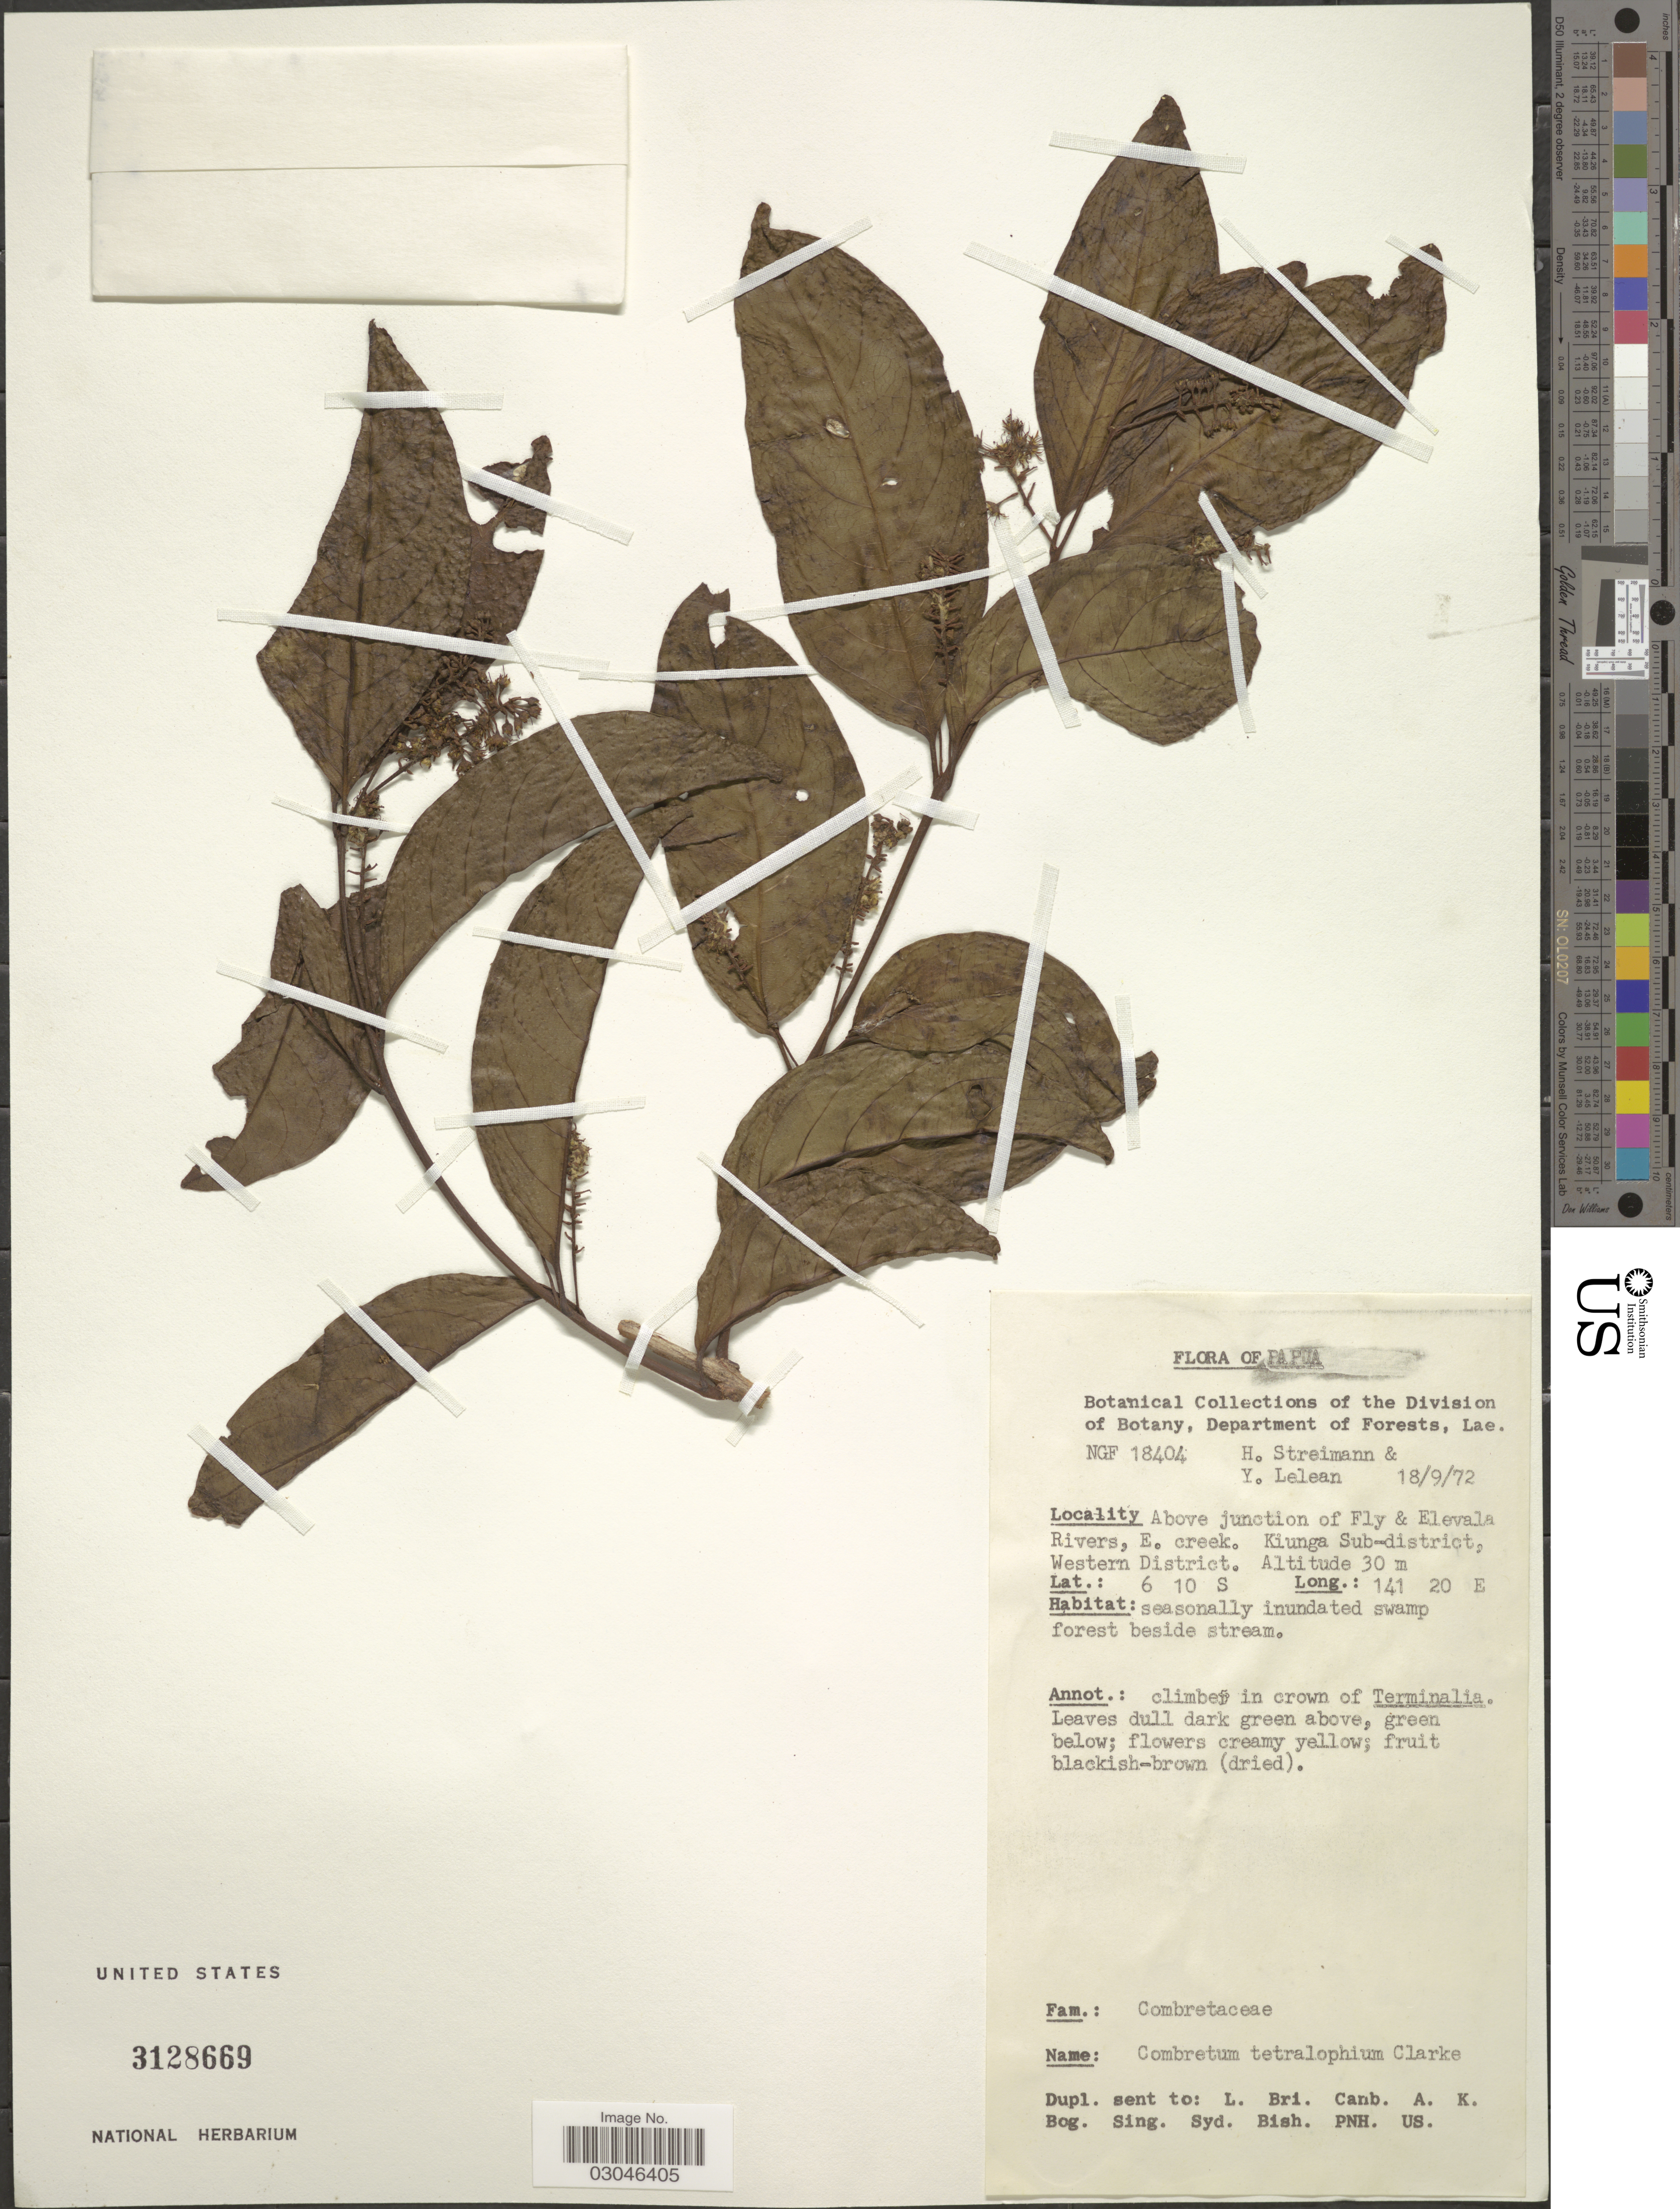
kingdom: Plantae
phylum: Tracheophyta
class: Magnoliopsida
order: Myrtales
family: Combretaceae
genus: Combretum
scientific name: Combretum tetralophum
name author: C.B. Clarke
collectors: H. Streimann & Y. Lelean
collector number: NGF 18404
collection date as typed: Transcribed d/m/y: 18/9/72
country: Papua New Guinea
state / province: Manus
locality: Papua. Above junction of Fly & Elevala Rivers, E. creek. Kiunga Sub-district, Western district.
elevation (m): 30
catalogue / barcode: US 3128669